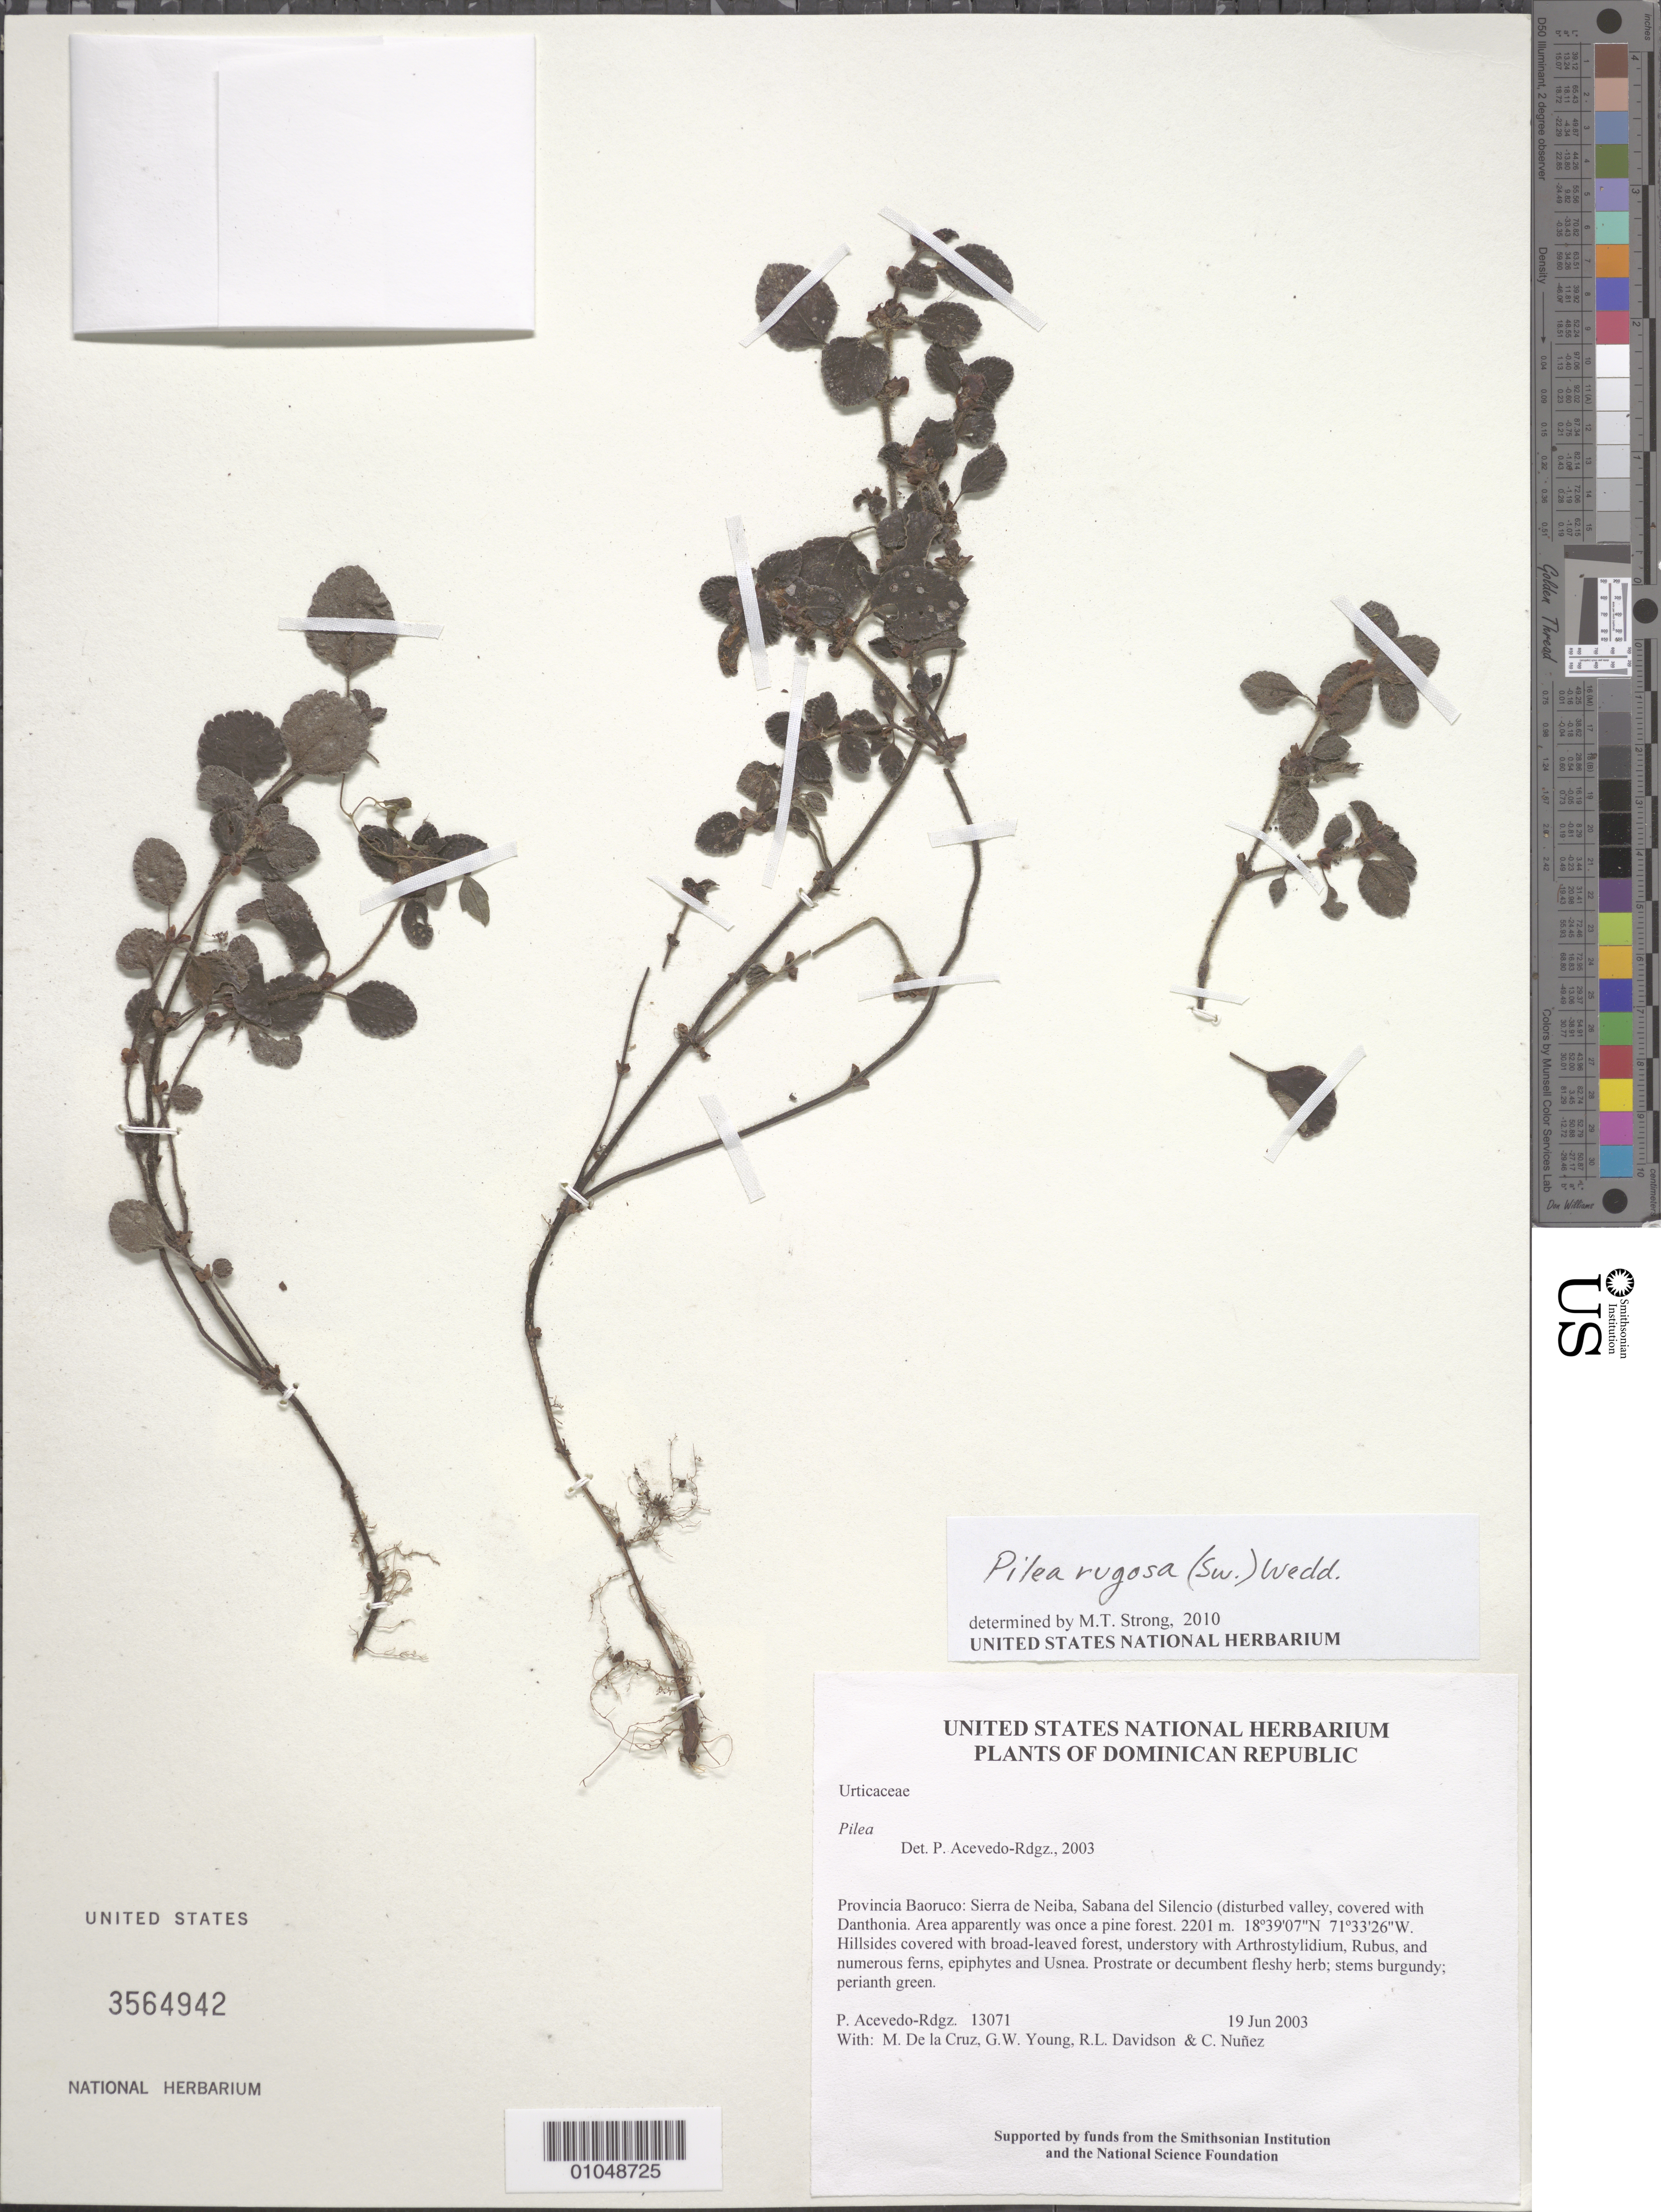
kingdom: Plantae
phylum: Tracheophyta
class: Magnoliopsida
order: Rosales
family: Urticaceae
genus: Pilea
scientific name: Pilea rugosa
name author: (Sw.) Wedd.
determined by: Strong, M. T., (US), Smithsonian Institution - National Museum of Natural History (UNITED STATES)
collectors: P. Acevedo-Rodr., M. de la Cruz, J. Rawlins, G. Young, R. Davidson & C. Nunez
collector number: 13071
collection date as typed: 19 Jun 2003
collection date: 2003-06-19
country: Dominican Republic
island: Hispaniola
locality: Provincia Baoruco: Sierra de Neiba, Sabana del Silencio (disturbed valley, covered with Danthonia. Area apparently was once a pine forest.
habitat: Hillsides covered with broad-leaved forest, understory with Arthrostylidium, Rubus, and numerous ferns, epiphytes and Usnea.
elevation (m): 2201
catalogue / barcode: US 3564942